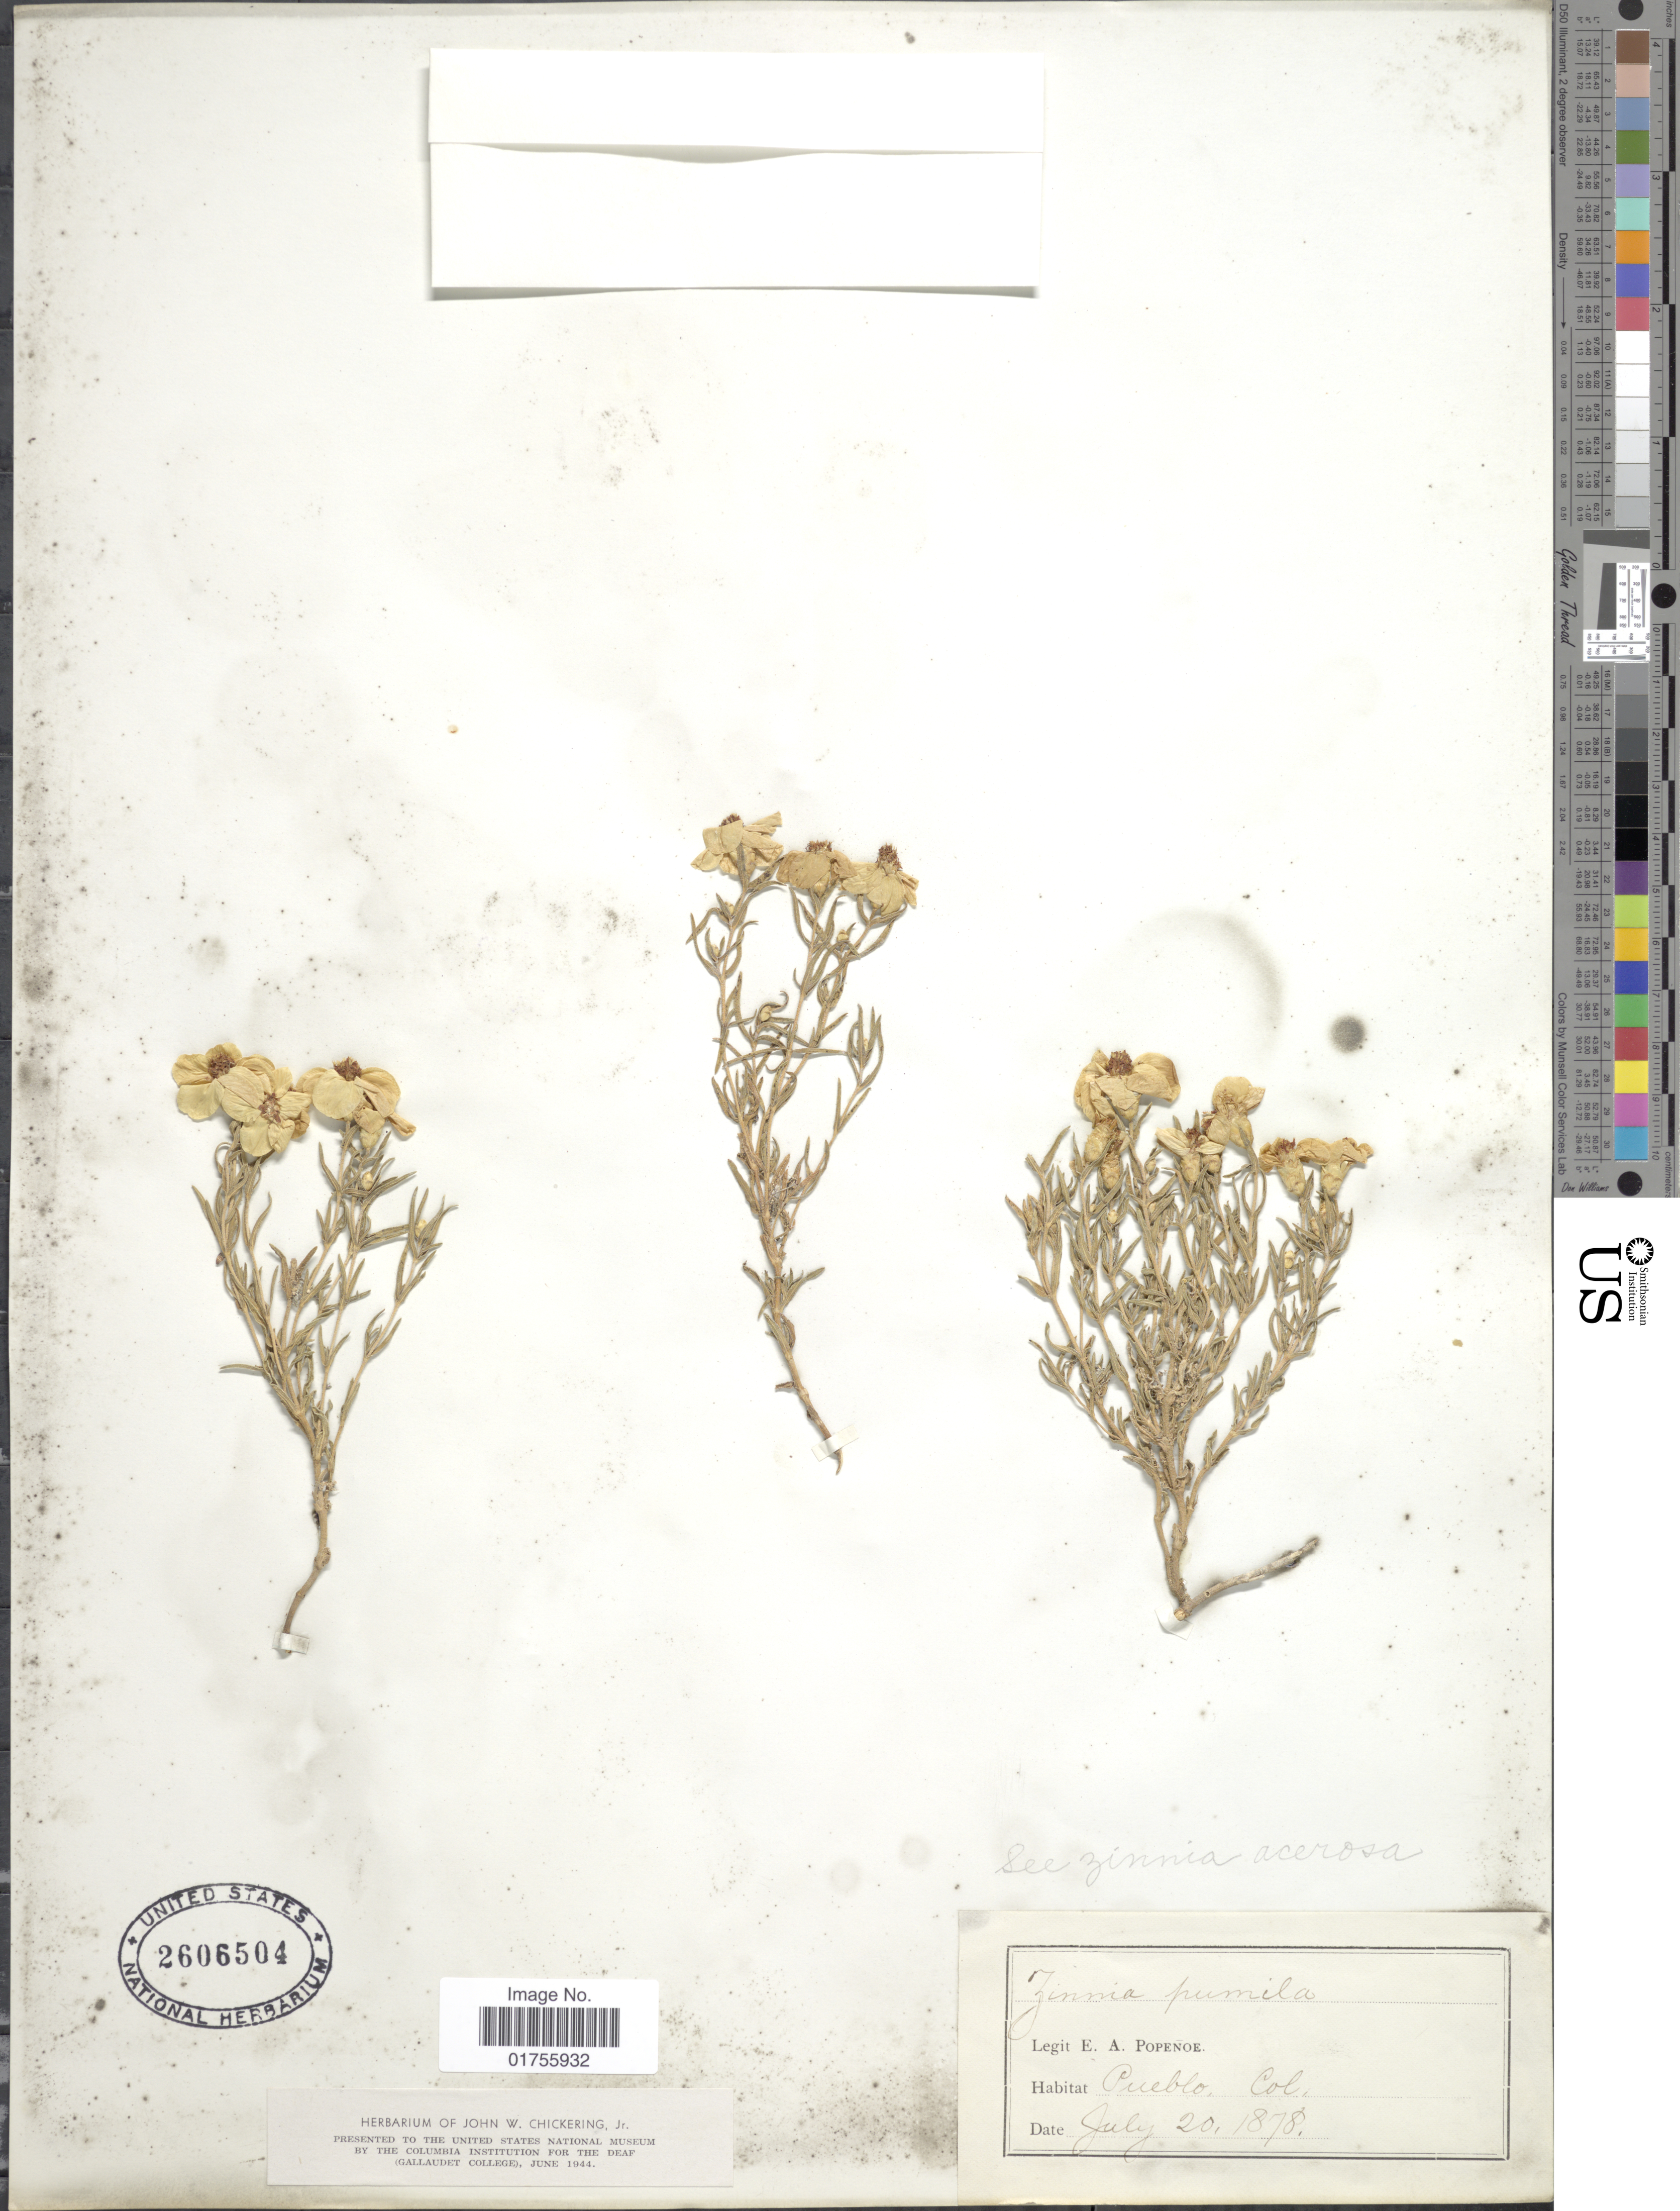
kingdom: Plantae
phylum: Tracheophyta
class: Magnoliopsida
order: Asterales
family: Asteraceae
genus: Zinnia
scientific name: Zinnia acerosa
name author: (DC.) A. Gray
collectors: E. A. Popenoe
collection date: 1878-07-20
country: United States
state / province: Colorado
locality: Pueblo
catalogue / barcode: US 2606504